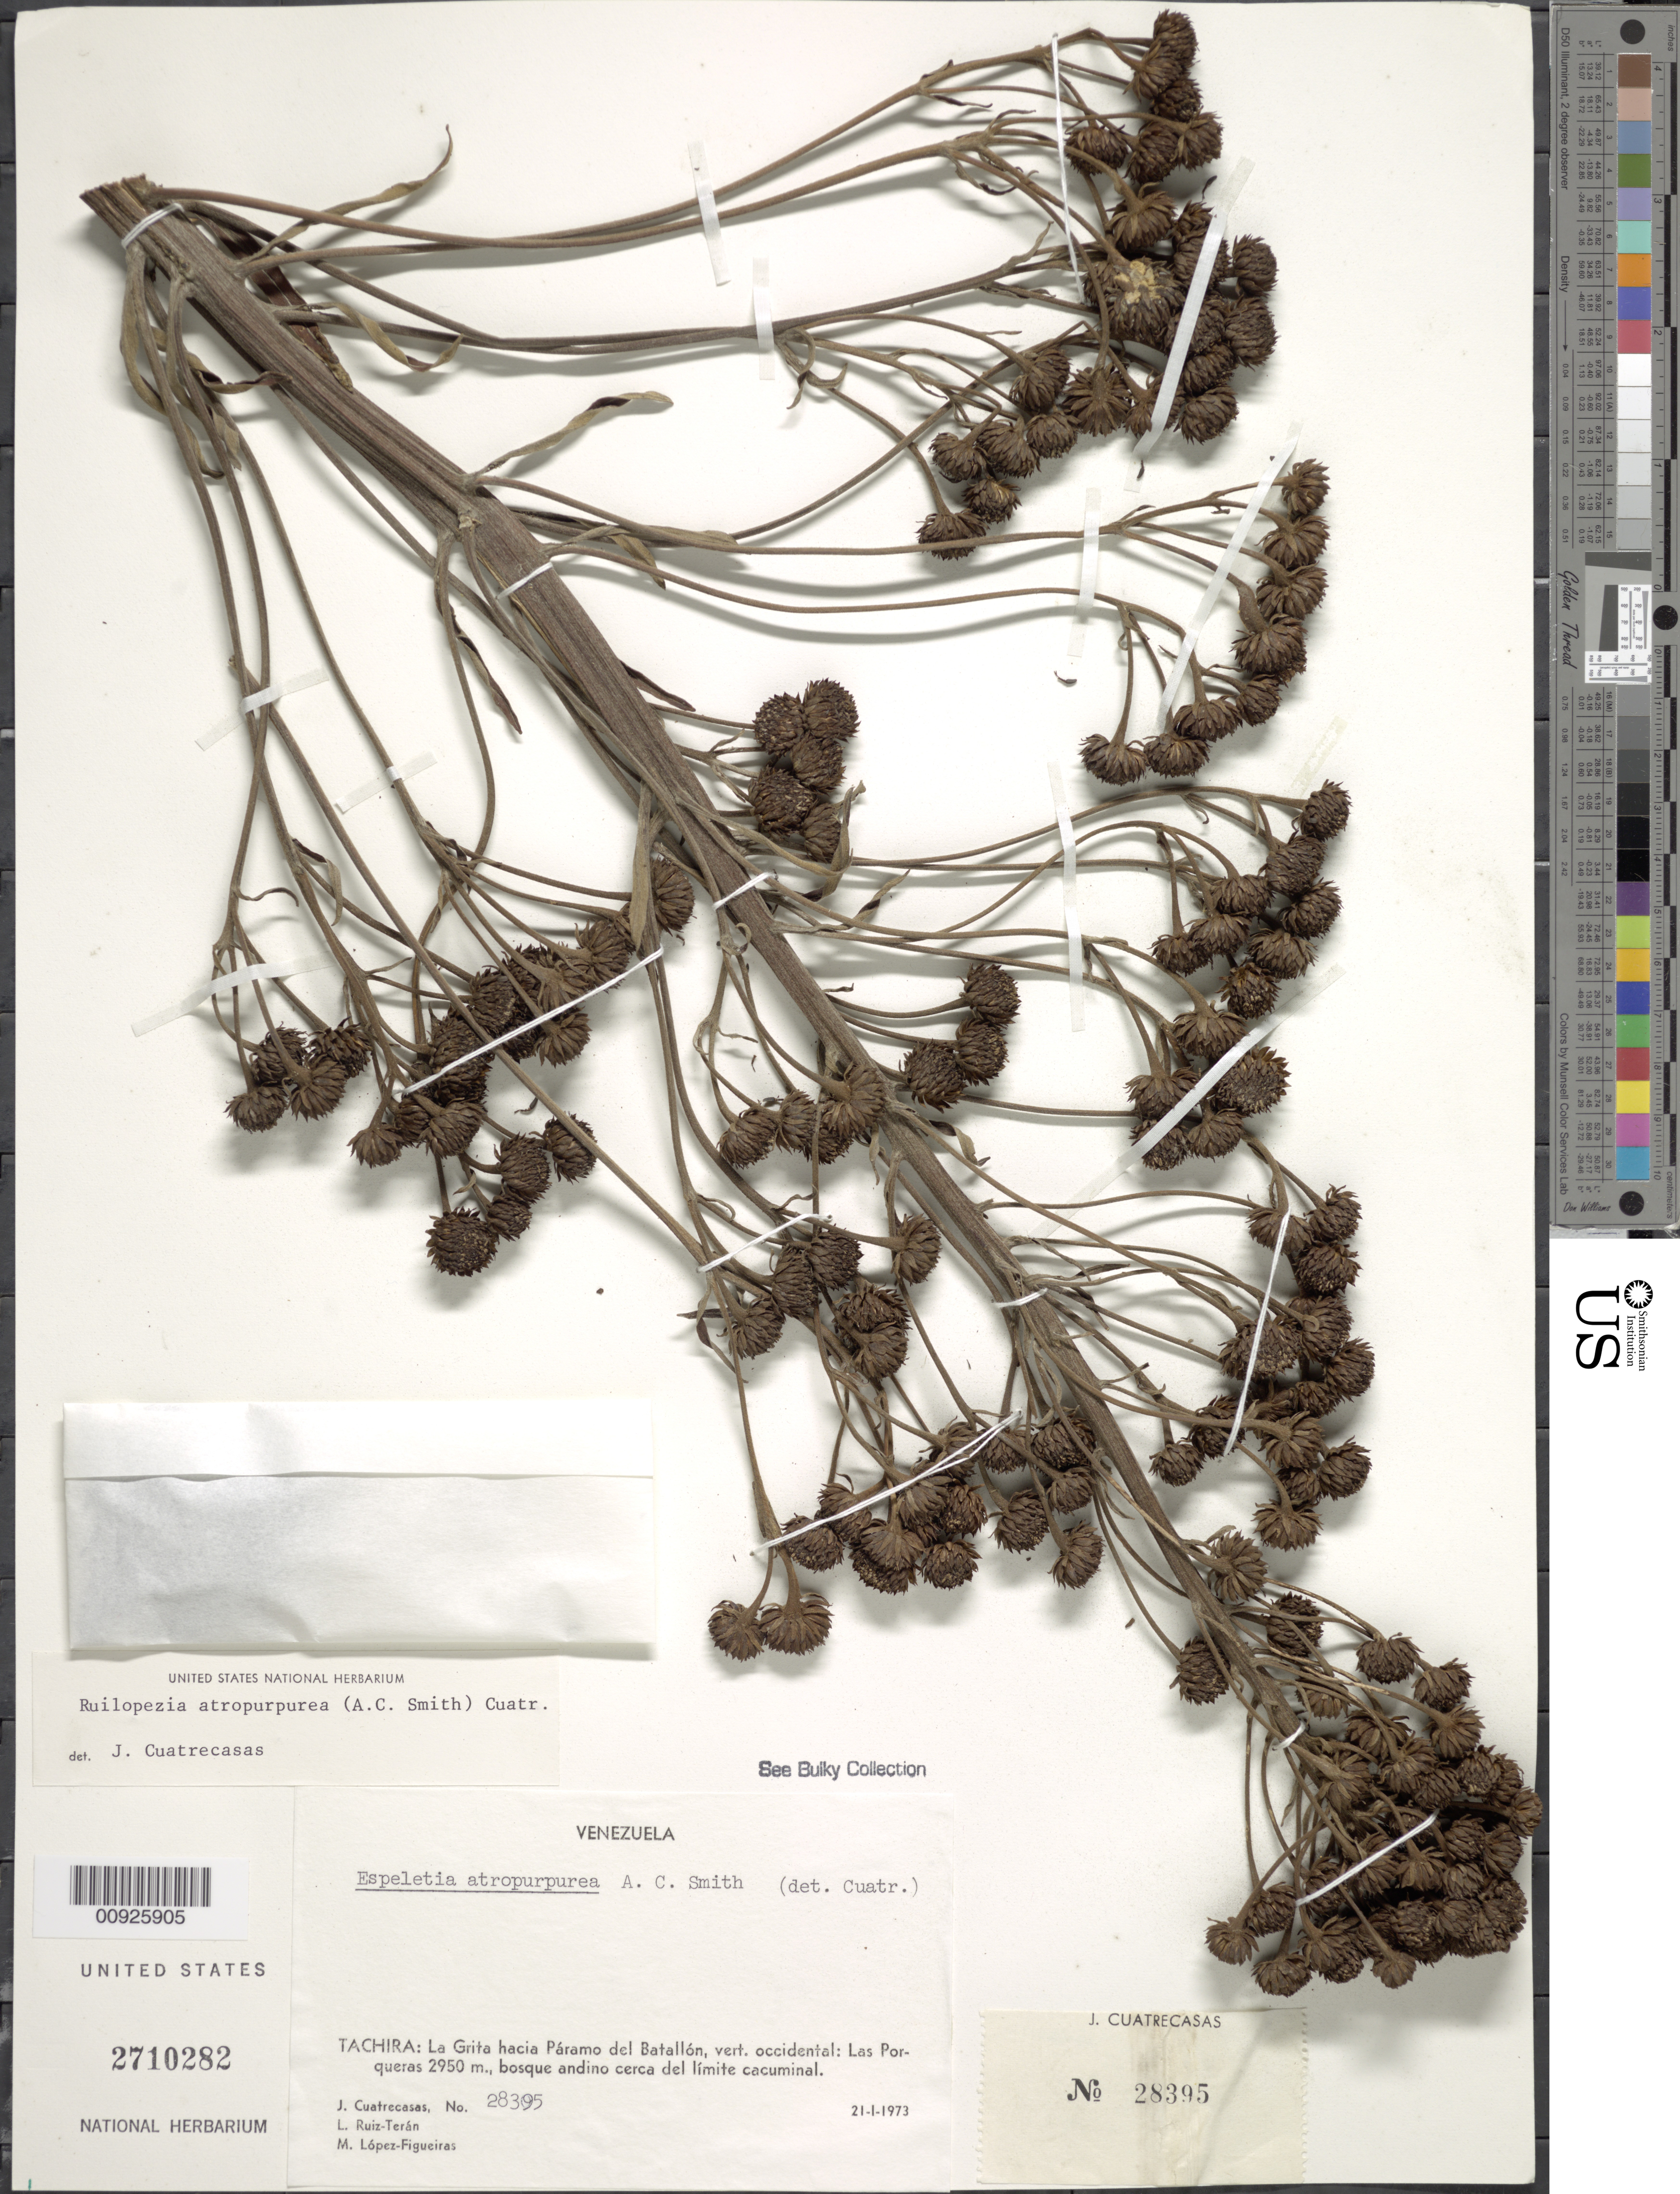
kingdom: Plantae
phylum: Tracheophyta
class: Magnoliopsida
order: Asterales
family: Asteraceae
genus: Ruilopezia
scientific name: Ruilopezia atropurpurea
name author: (A.C. Sm.) Cuatrec.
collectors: J. Cuatrecasas, L. E. Ruíz-Terán & M. López Figueiras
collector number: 28395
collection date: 1973-01-21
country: Venezuela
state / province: Tachira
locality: La Grita hacia Paramo del Batallon, vert. occidental, Las Porqueras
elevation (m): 2950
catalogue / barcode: US 2710282